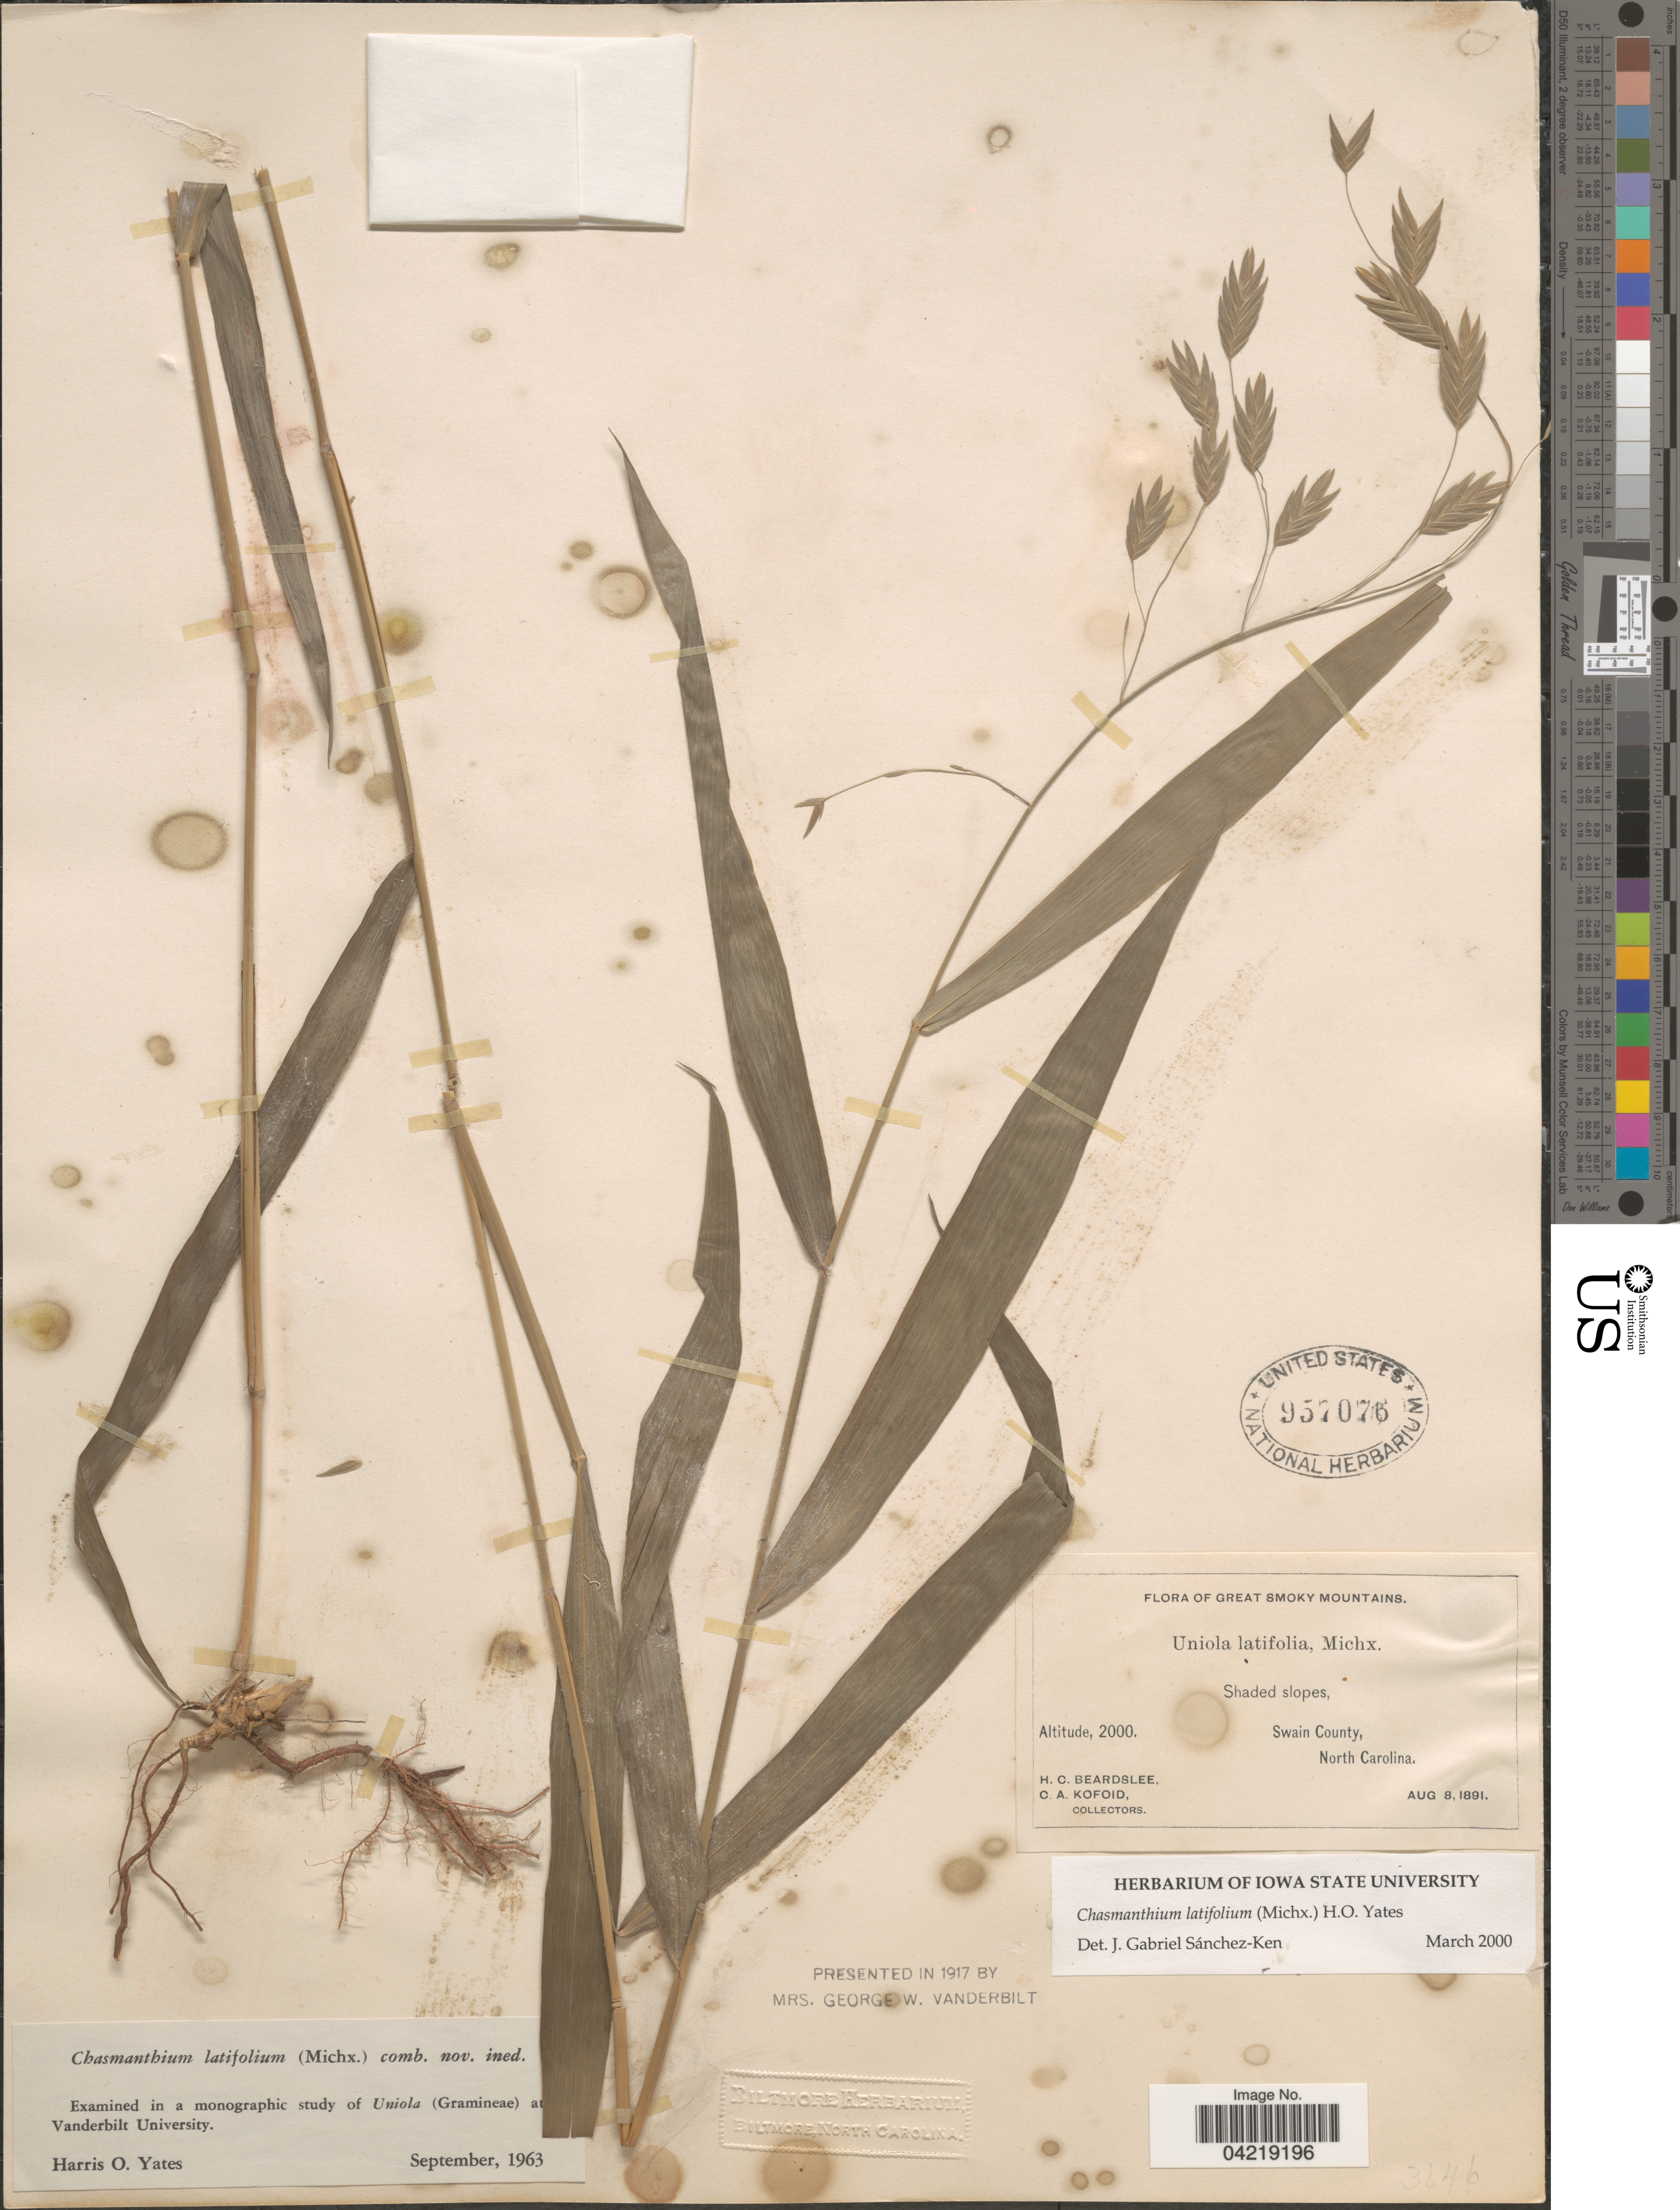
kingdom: Plantae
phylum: Tracheophyta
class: Liliopsida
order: Poales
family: Poaceae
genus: Chasmanthium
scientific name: Chasmanthium latifolium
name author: (Michx.) H.O. Yates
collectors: H. Beardslee & C. Kofoid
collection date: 1891-08-08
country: United States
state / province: North Carolina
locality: Great Smoky Mountains. Swain County.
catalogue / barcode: US 957076